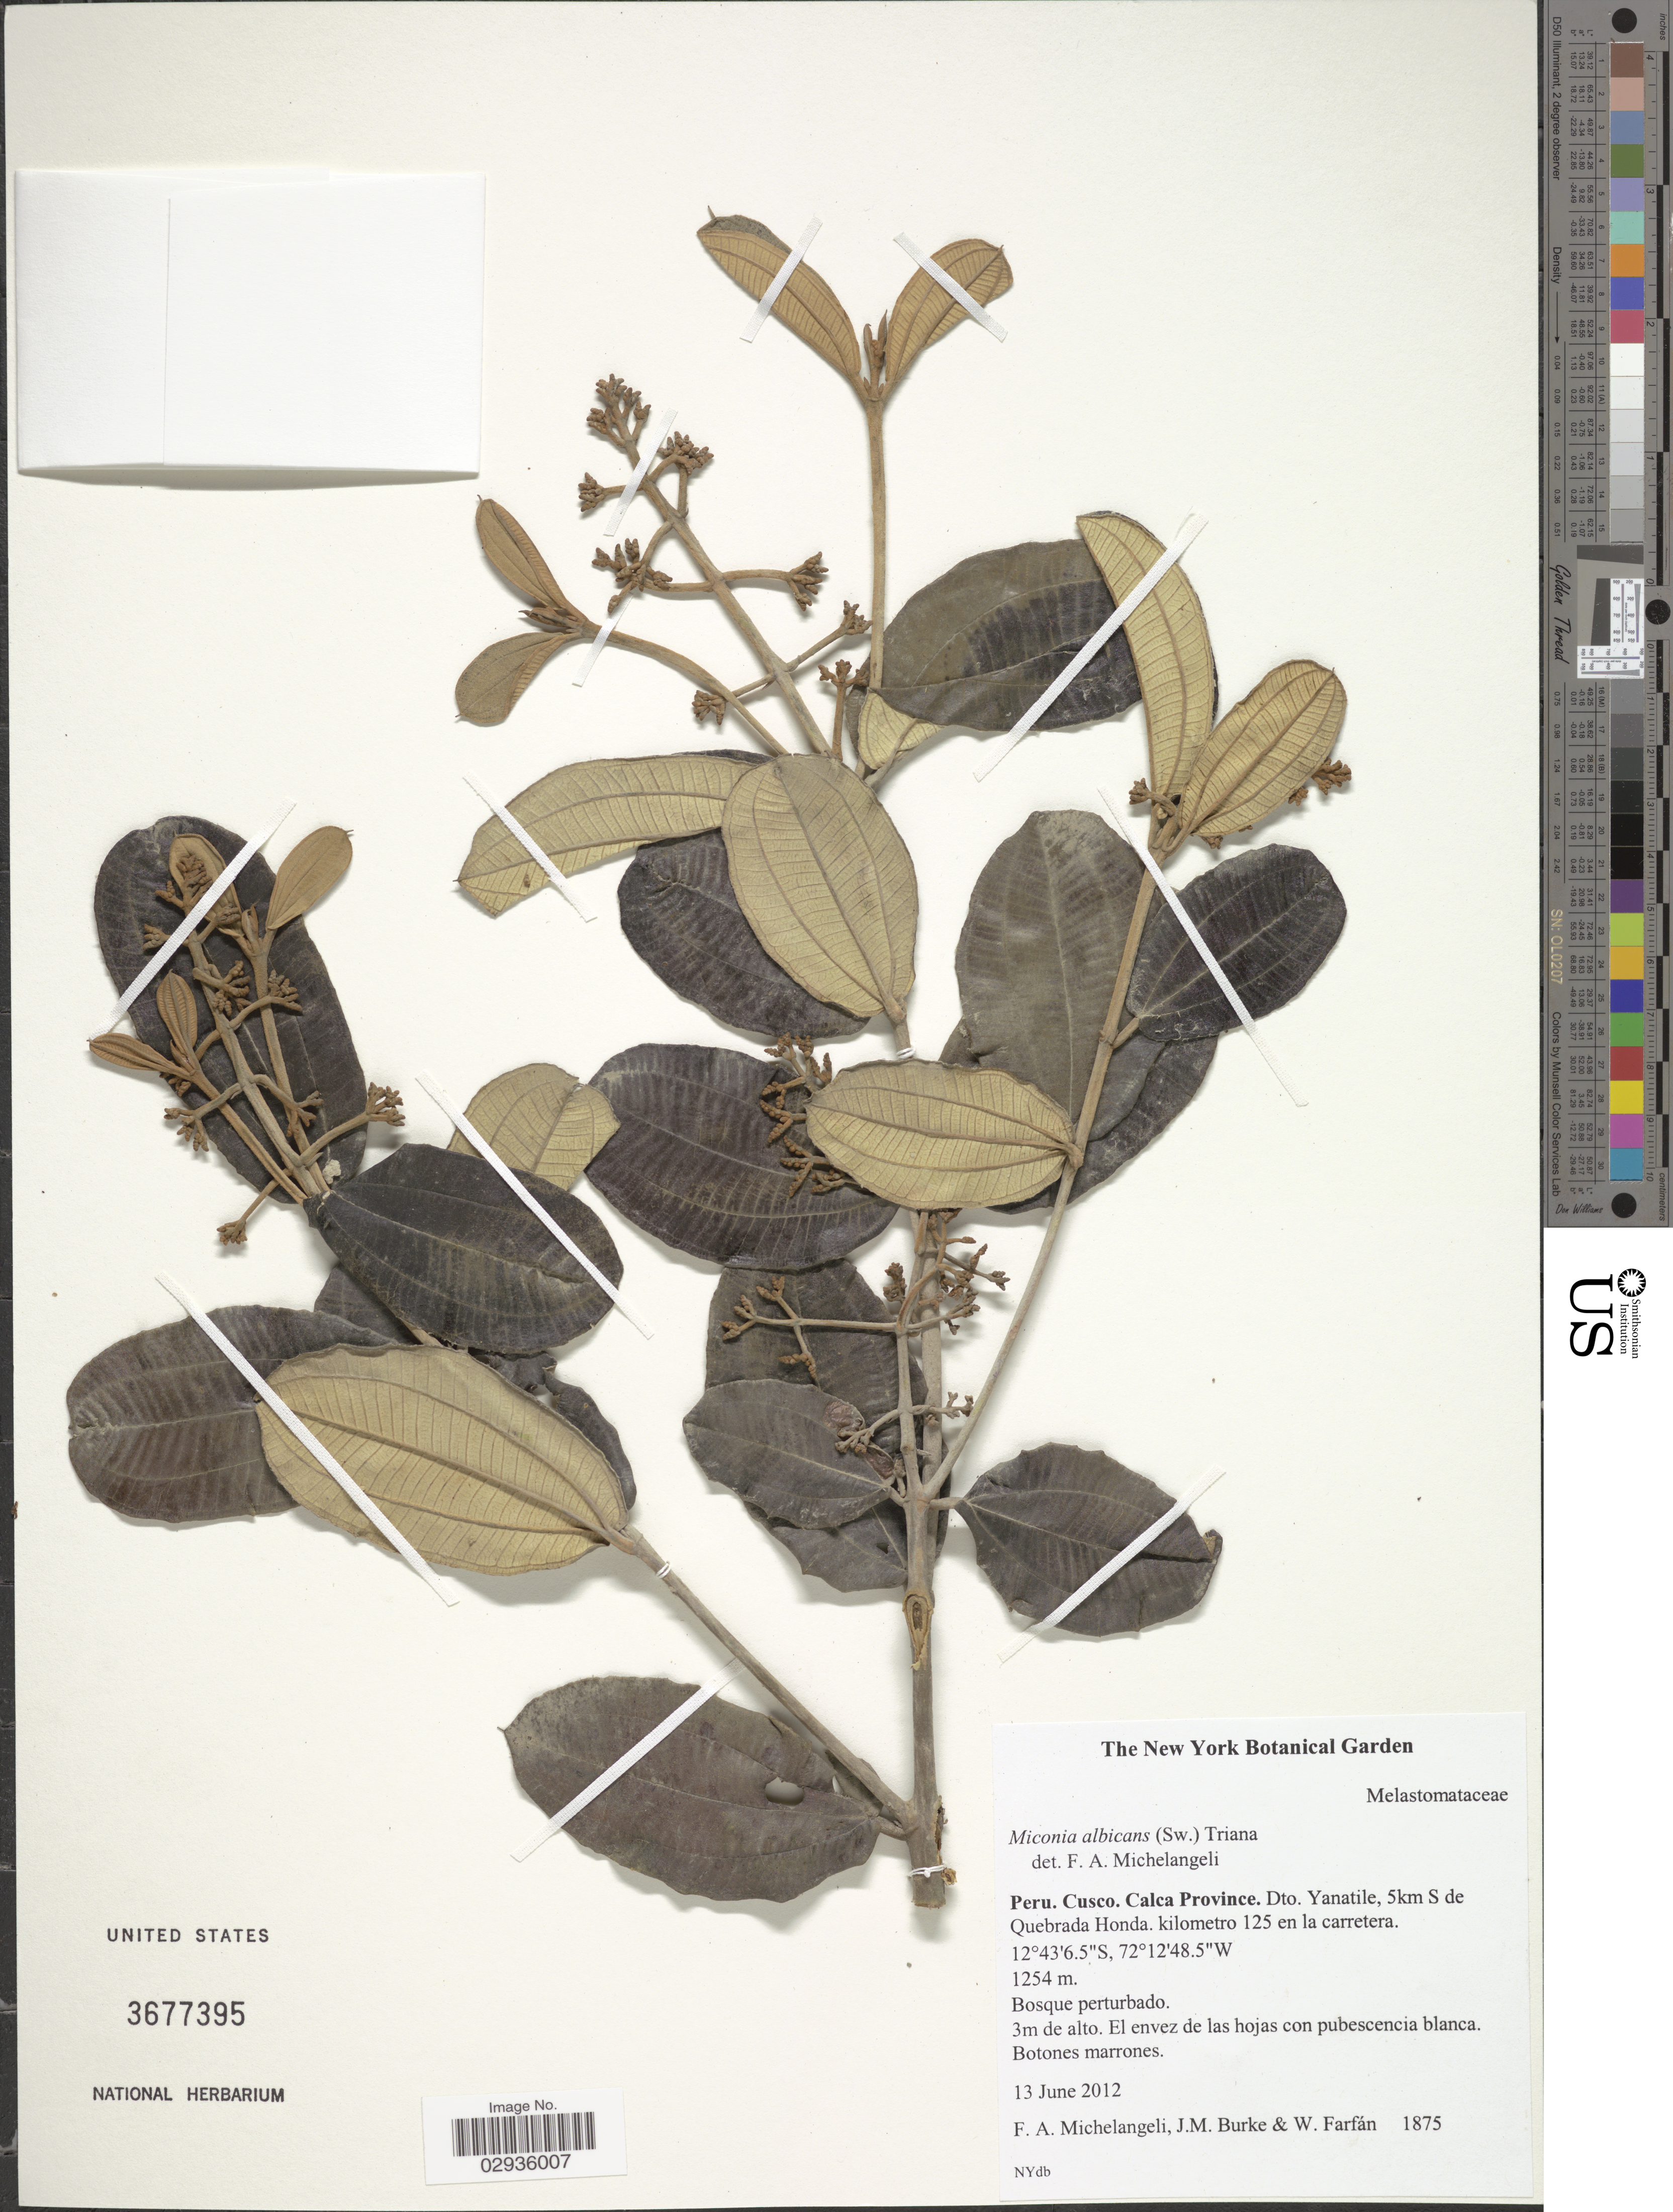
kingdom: Plantae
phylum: Tracheophyta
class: Magnoliopsida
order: Myrtales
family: Melastomataceae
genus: Miconia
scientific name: Miconia albicans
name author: (Sw.) Steud.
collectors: F. A. Michelangeli, Jac. M. Burke & W. Farfán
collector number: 1875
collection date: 2012-06-13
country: Peru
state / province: Cusco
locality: Calca Province. Dto. Yanatile, 5km S de Quebrada Honda. kilometro 125 en la carretera.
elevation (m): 1254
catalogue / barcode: US 3677395